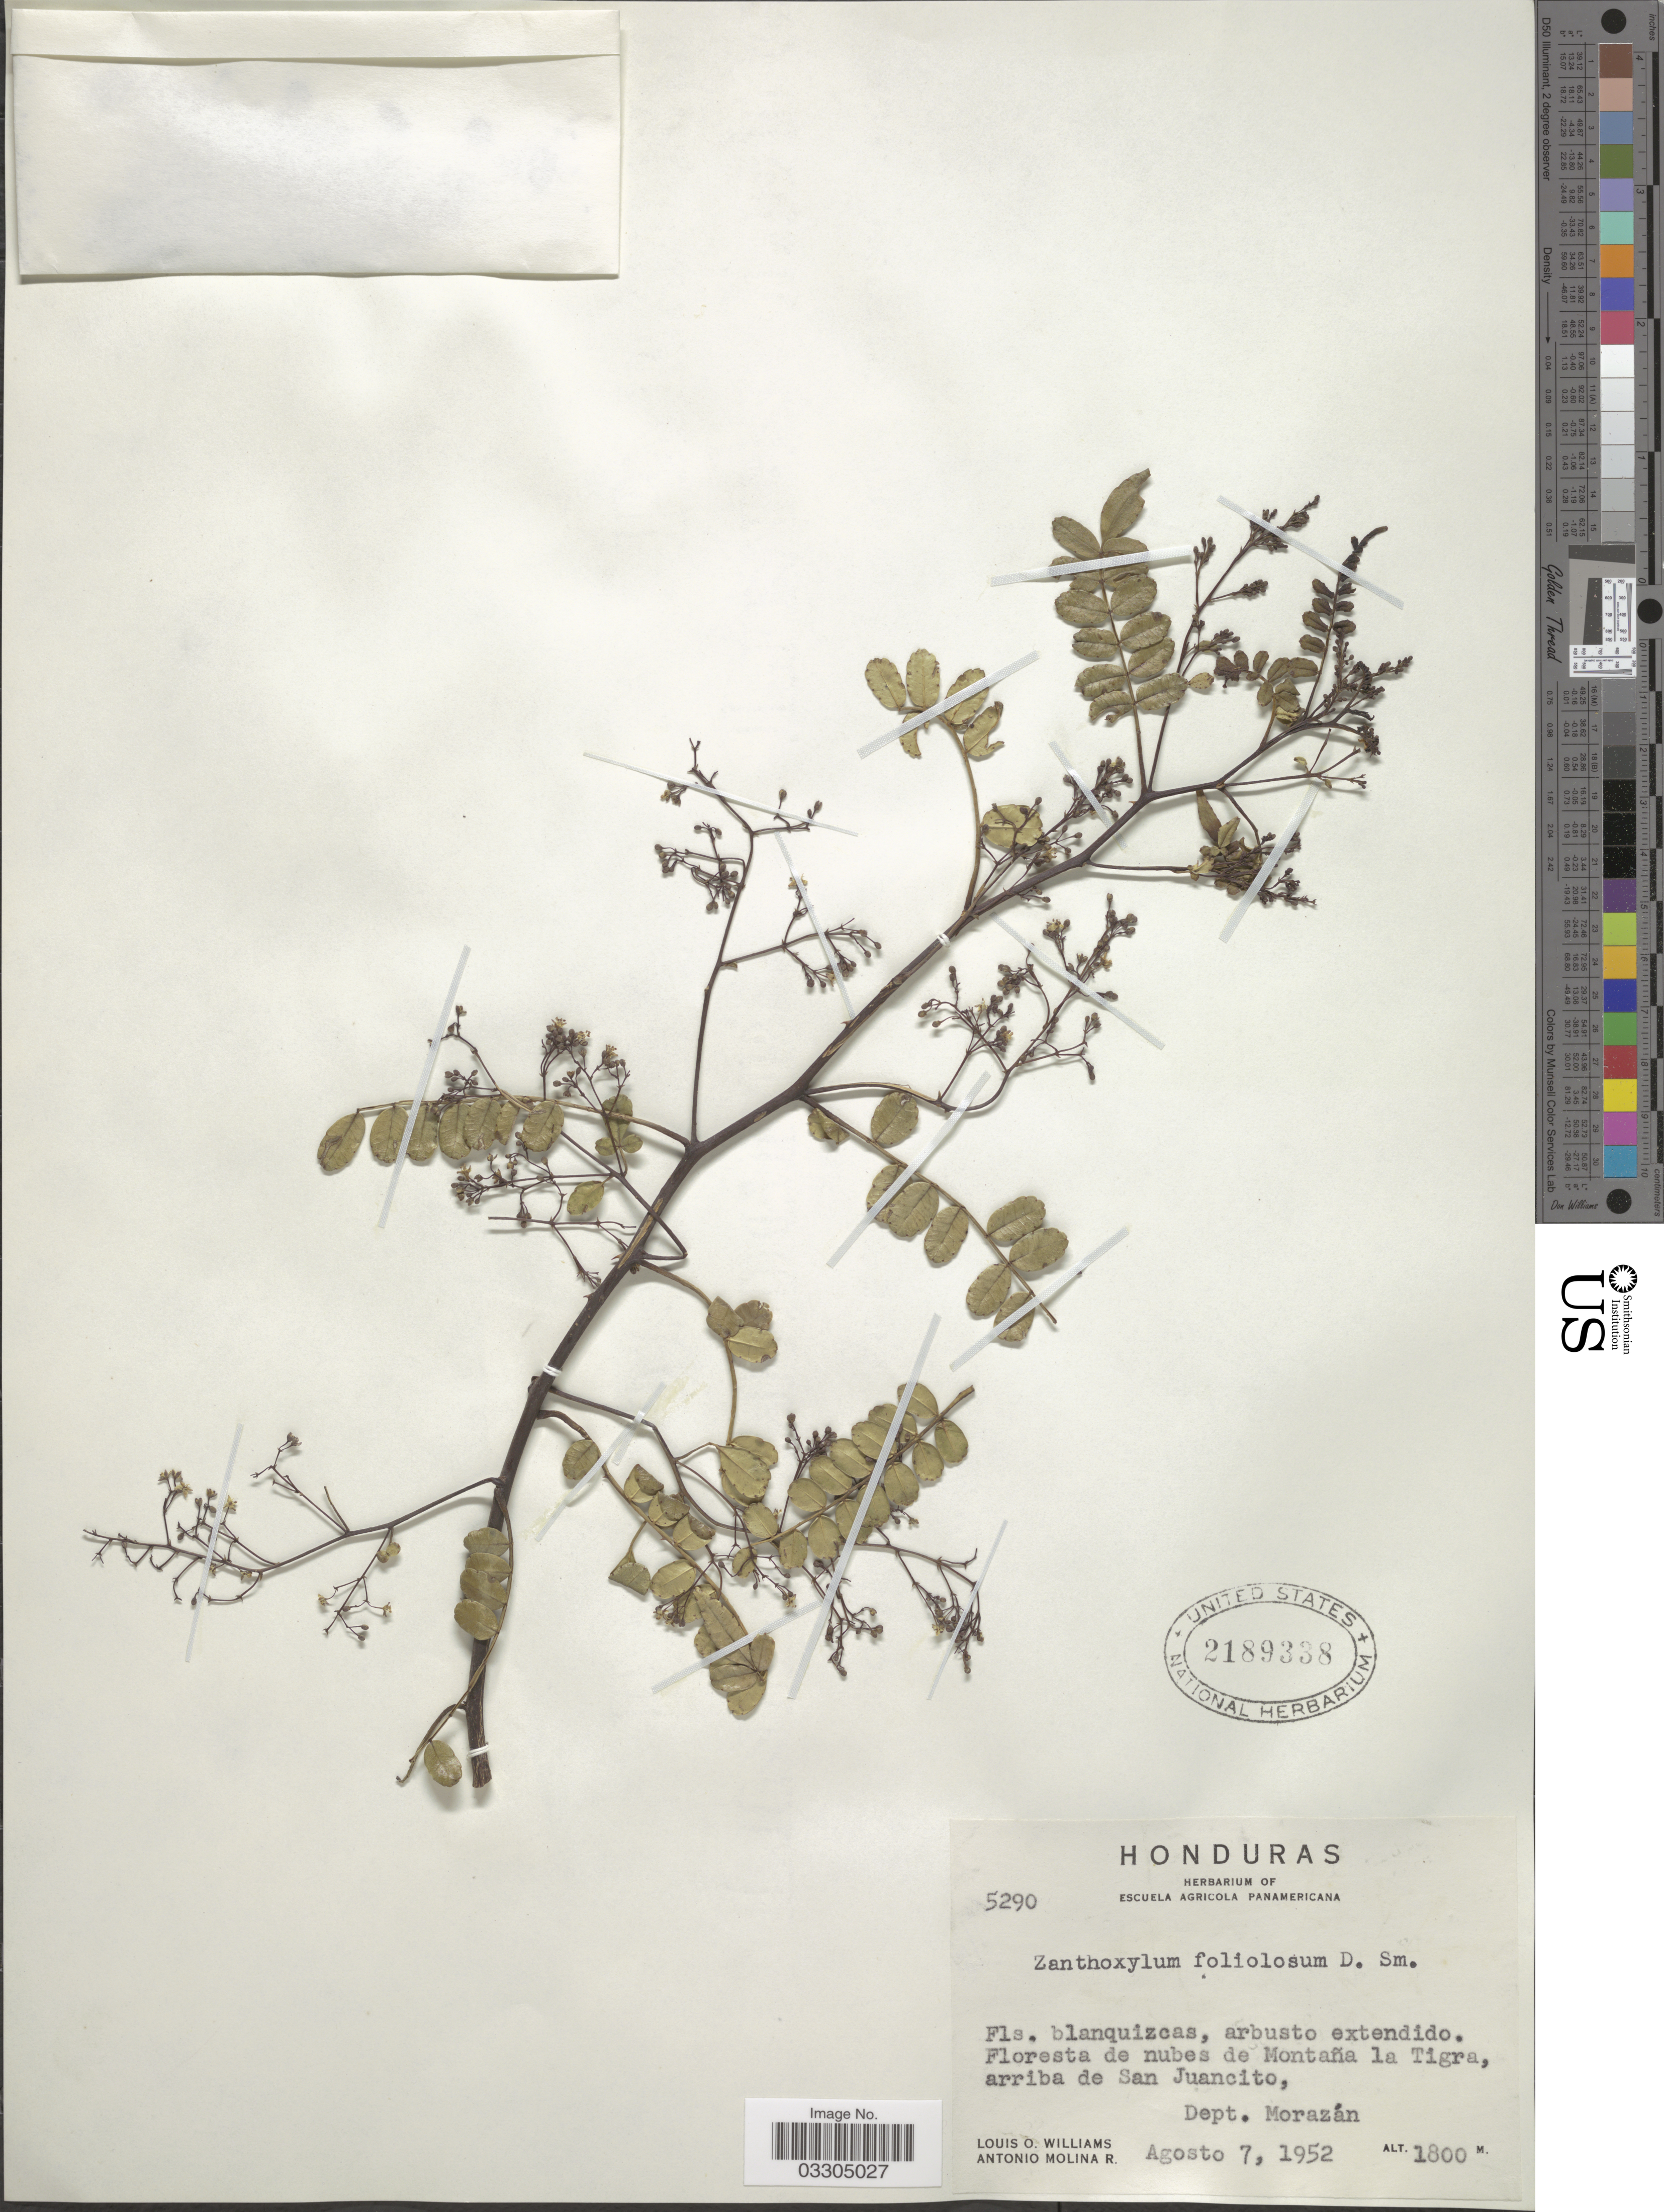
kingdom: Plantae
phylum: Tracheophyta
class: Magnoliopsida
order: Sapindales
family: Rutaceae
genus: Zanthoxylum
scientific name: Zanthoxylum foliolosum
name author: Donn. Sm.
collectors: L. O. Williams & A. Molina R.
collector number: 5290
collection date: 1952-08-07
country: Honduras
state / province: Fco. Morazán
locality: Floresta de nubes de Montaña la Tigra, arriba de San Juancito, Dept. Morazán.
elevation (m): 1800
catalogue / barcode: US 2189338